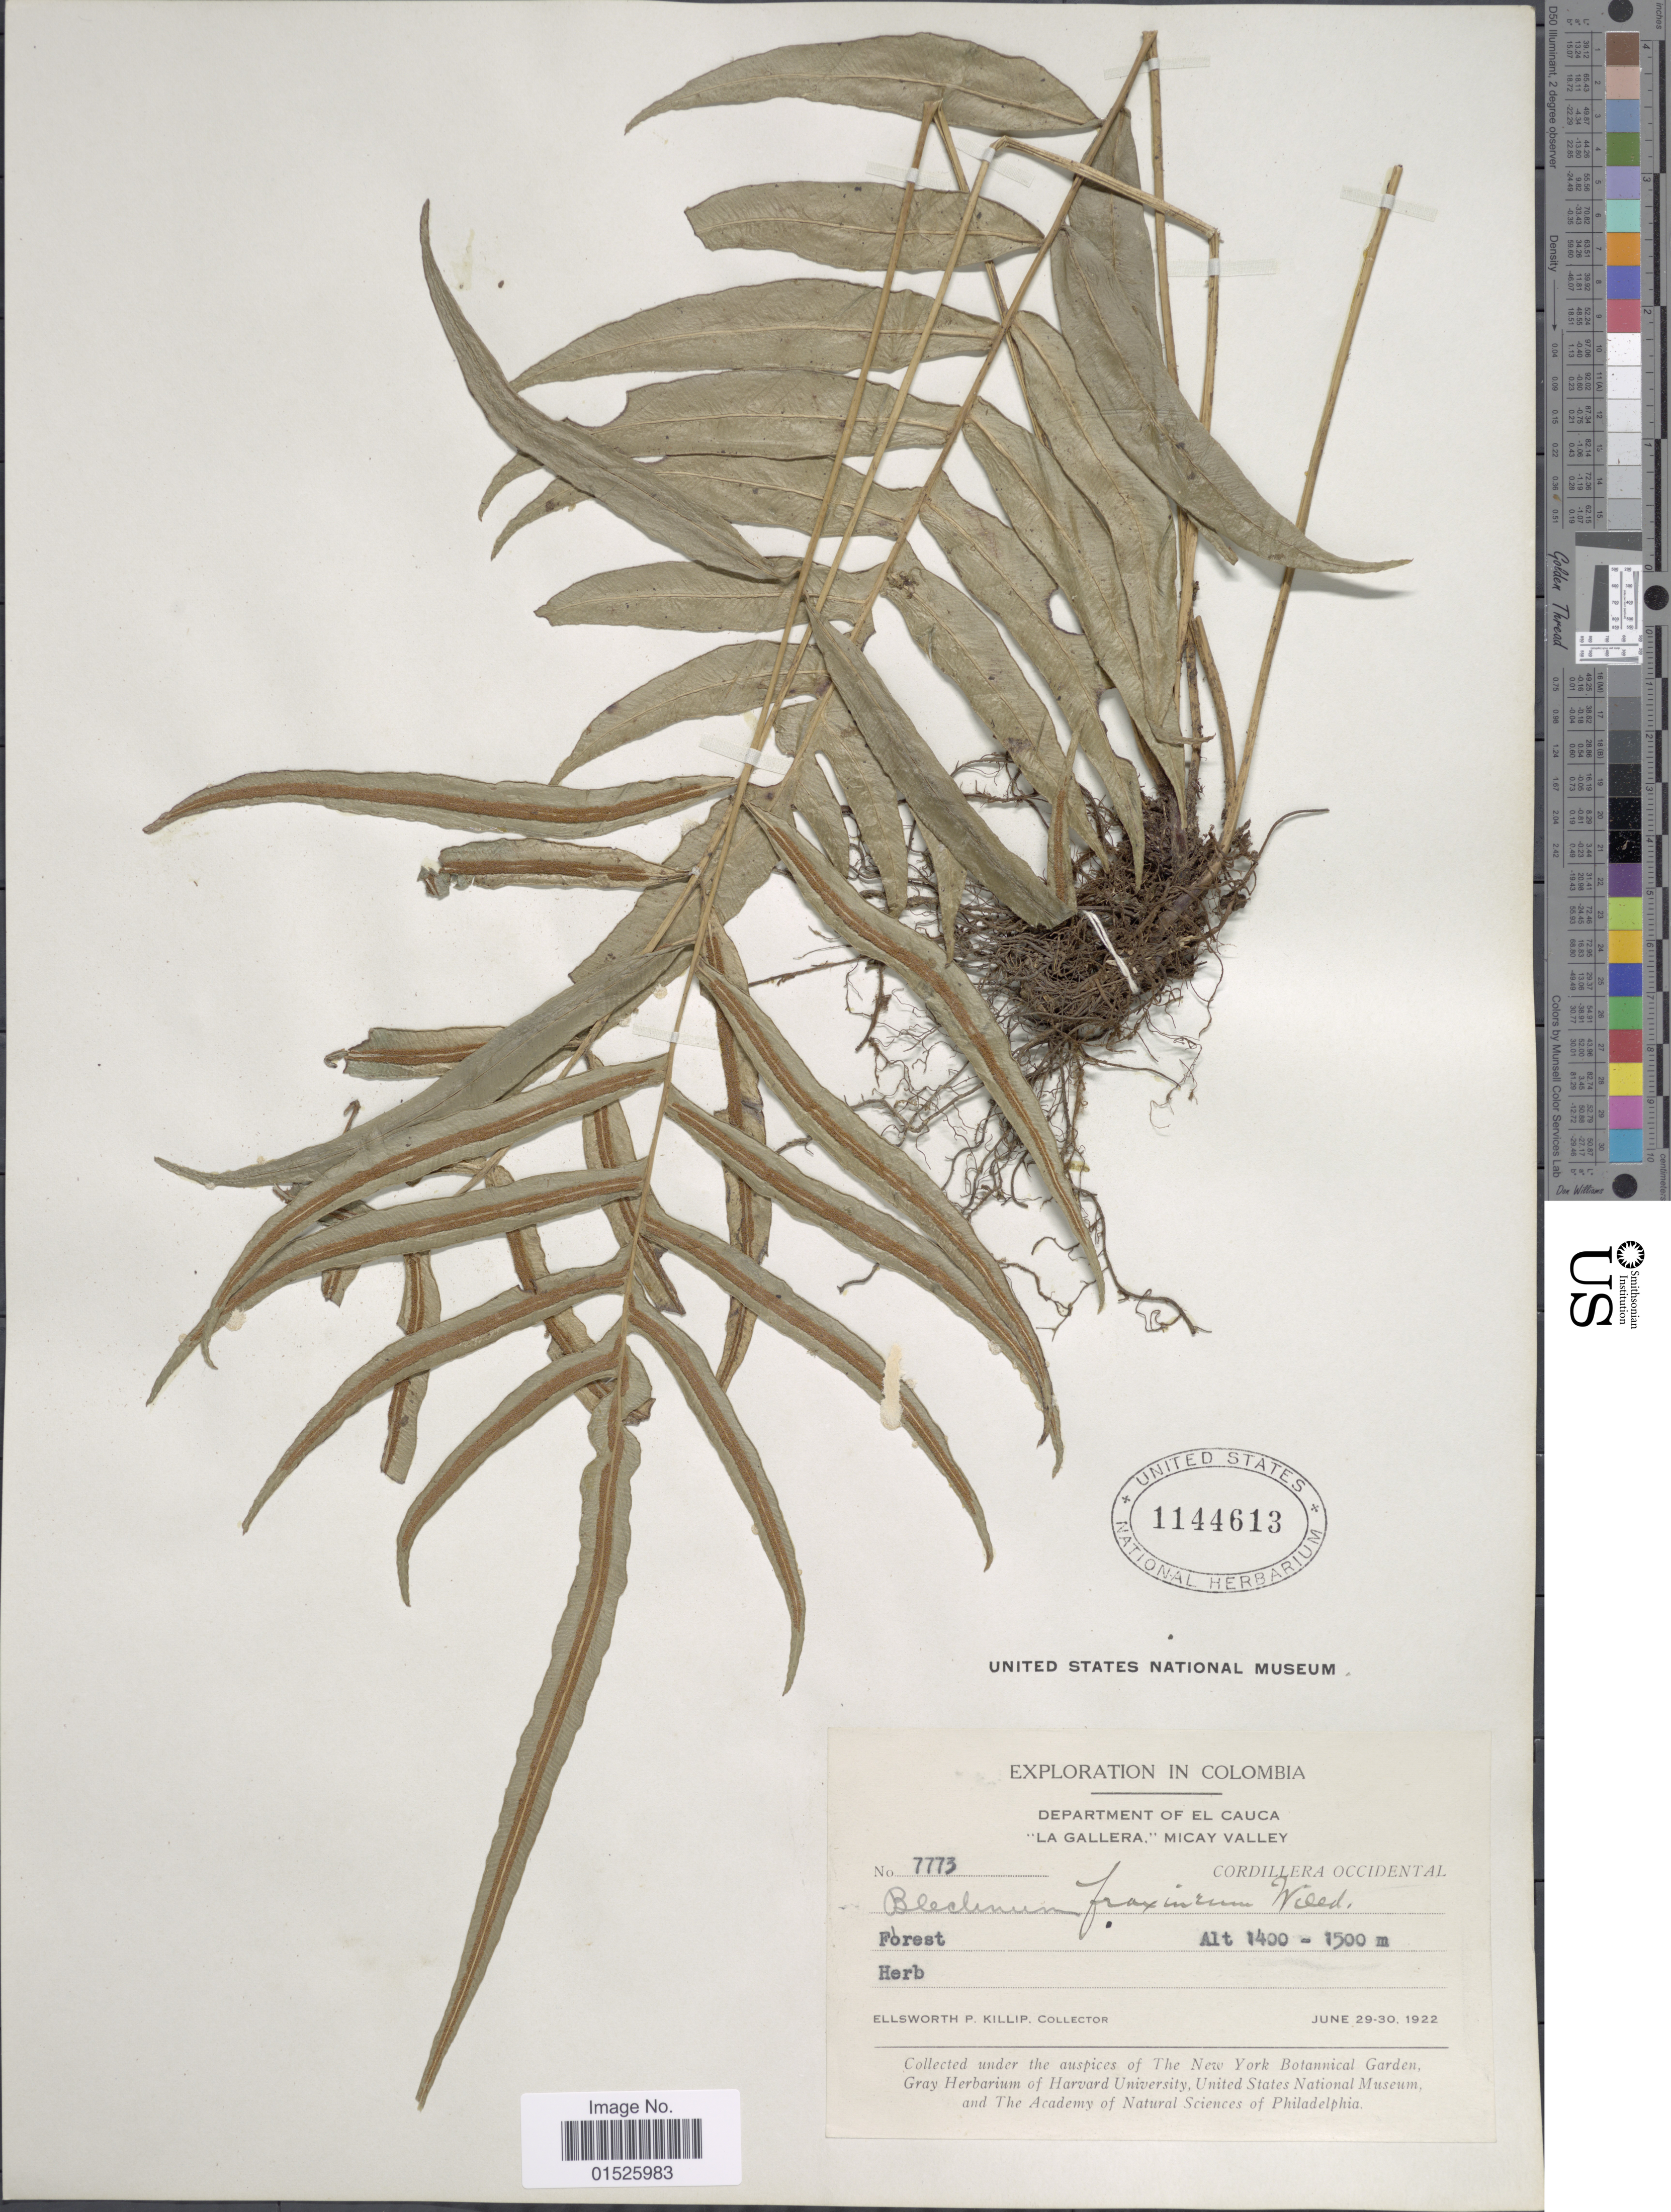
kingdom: Plantae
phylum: Tracheophyta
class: Polypodiopsida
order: Polypodiales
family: Blechnaceae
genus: Blechnum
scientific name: Blechnum x fraxineum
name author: Willd.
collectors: E. P. Killip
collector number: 7773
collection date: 1922-06-29/1922-06-30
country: Colombia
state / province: Cauca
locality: Colombia, Department of El Cauca "La Gallera," Micay Valley, Cordillera Occidental.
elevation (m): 1400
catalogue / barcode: US 1144613